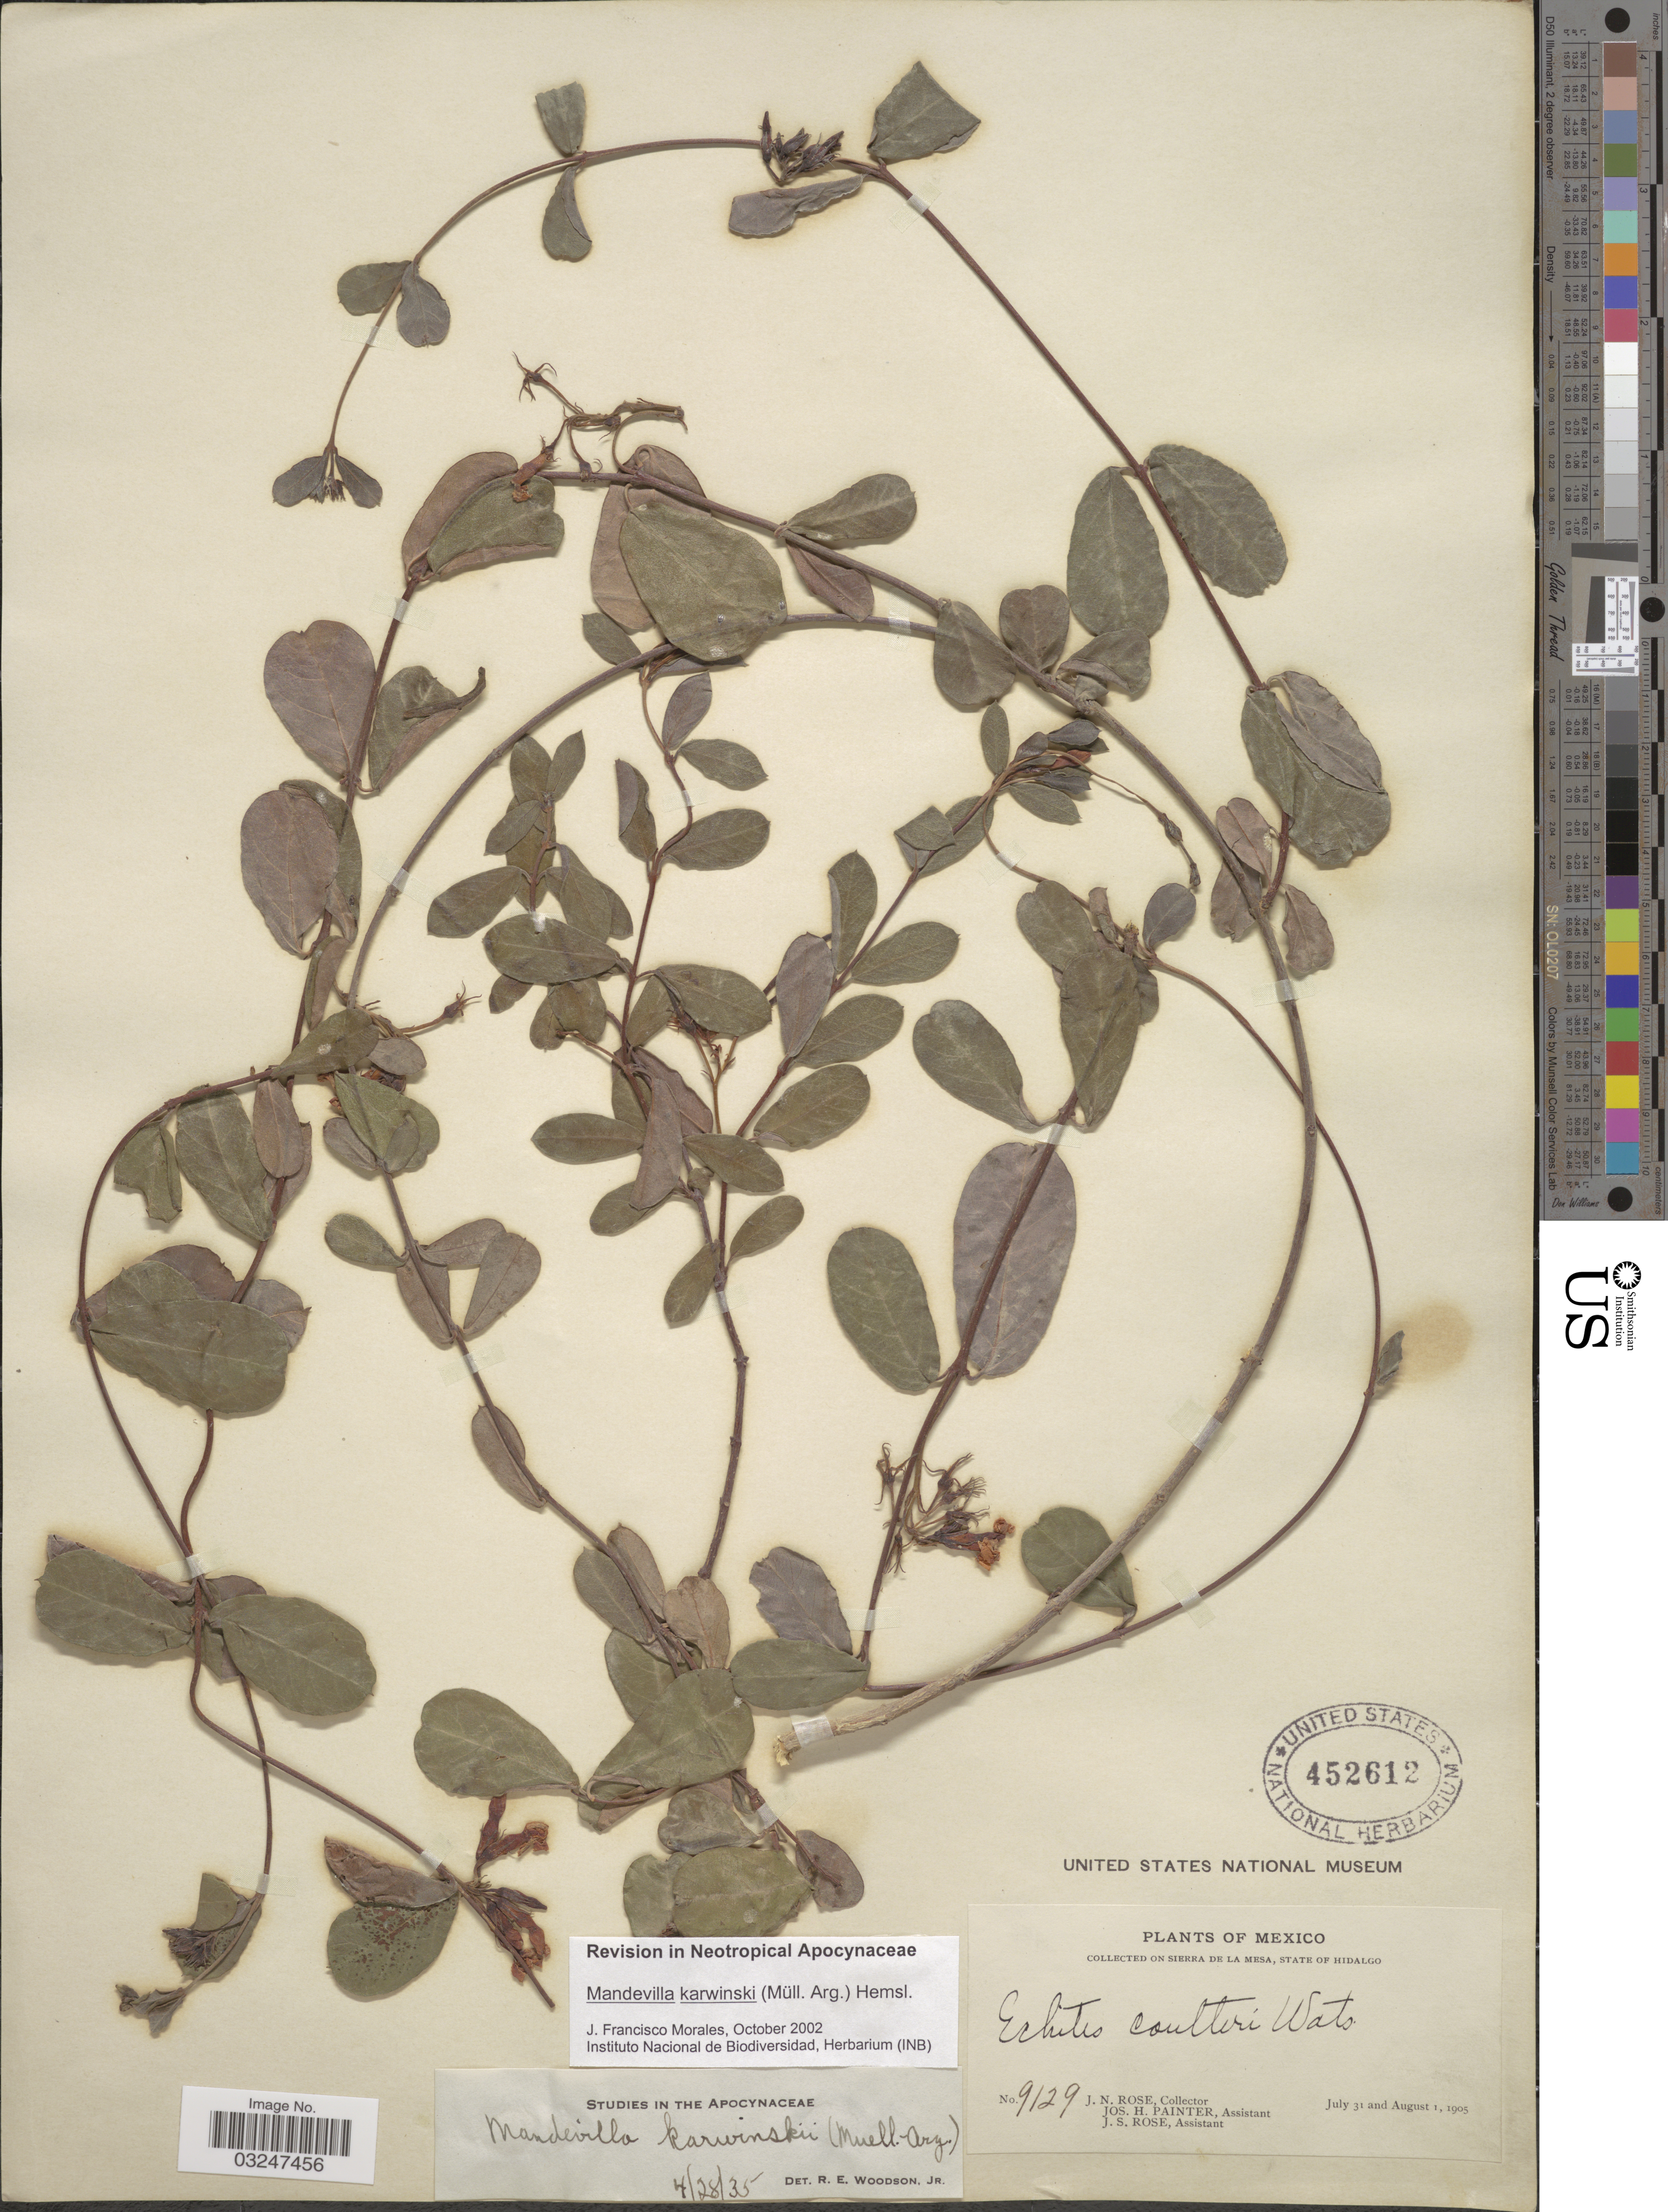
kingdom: Plantae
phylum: Tracheophyta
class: Magnoliopsida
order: Gentianales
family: Apocynaceae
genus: Mandevilla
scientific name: Mandevilla karwinski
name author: (Müll. Arg.) Hemsl.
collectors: J. N. Rose, J. H. Painter & J. S. Rose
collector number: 9129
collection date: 1905-07-31/1905-08-01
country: Mexico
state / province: Hidalgo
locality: On Sierra de la Mesa.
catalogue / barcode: US 452612